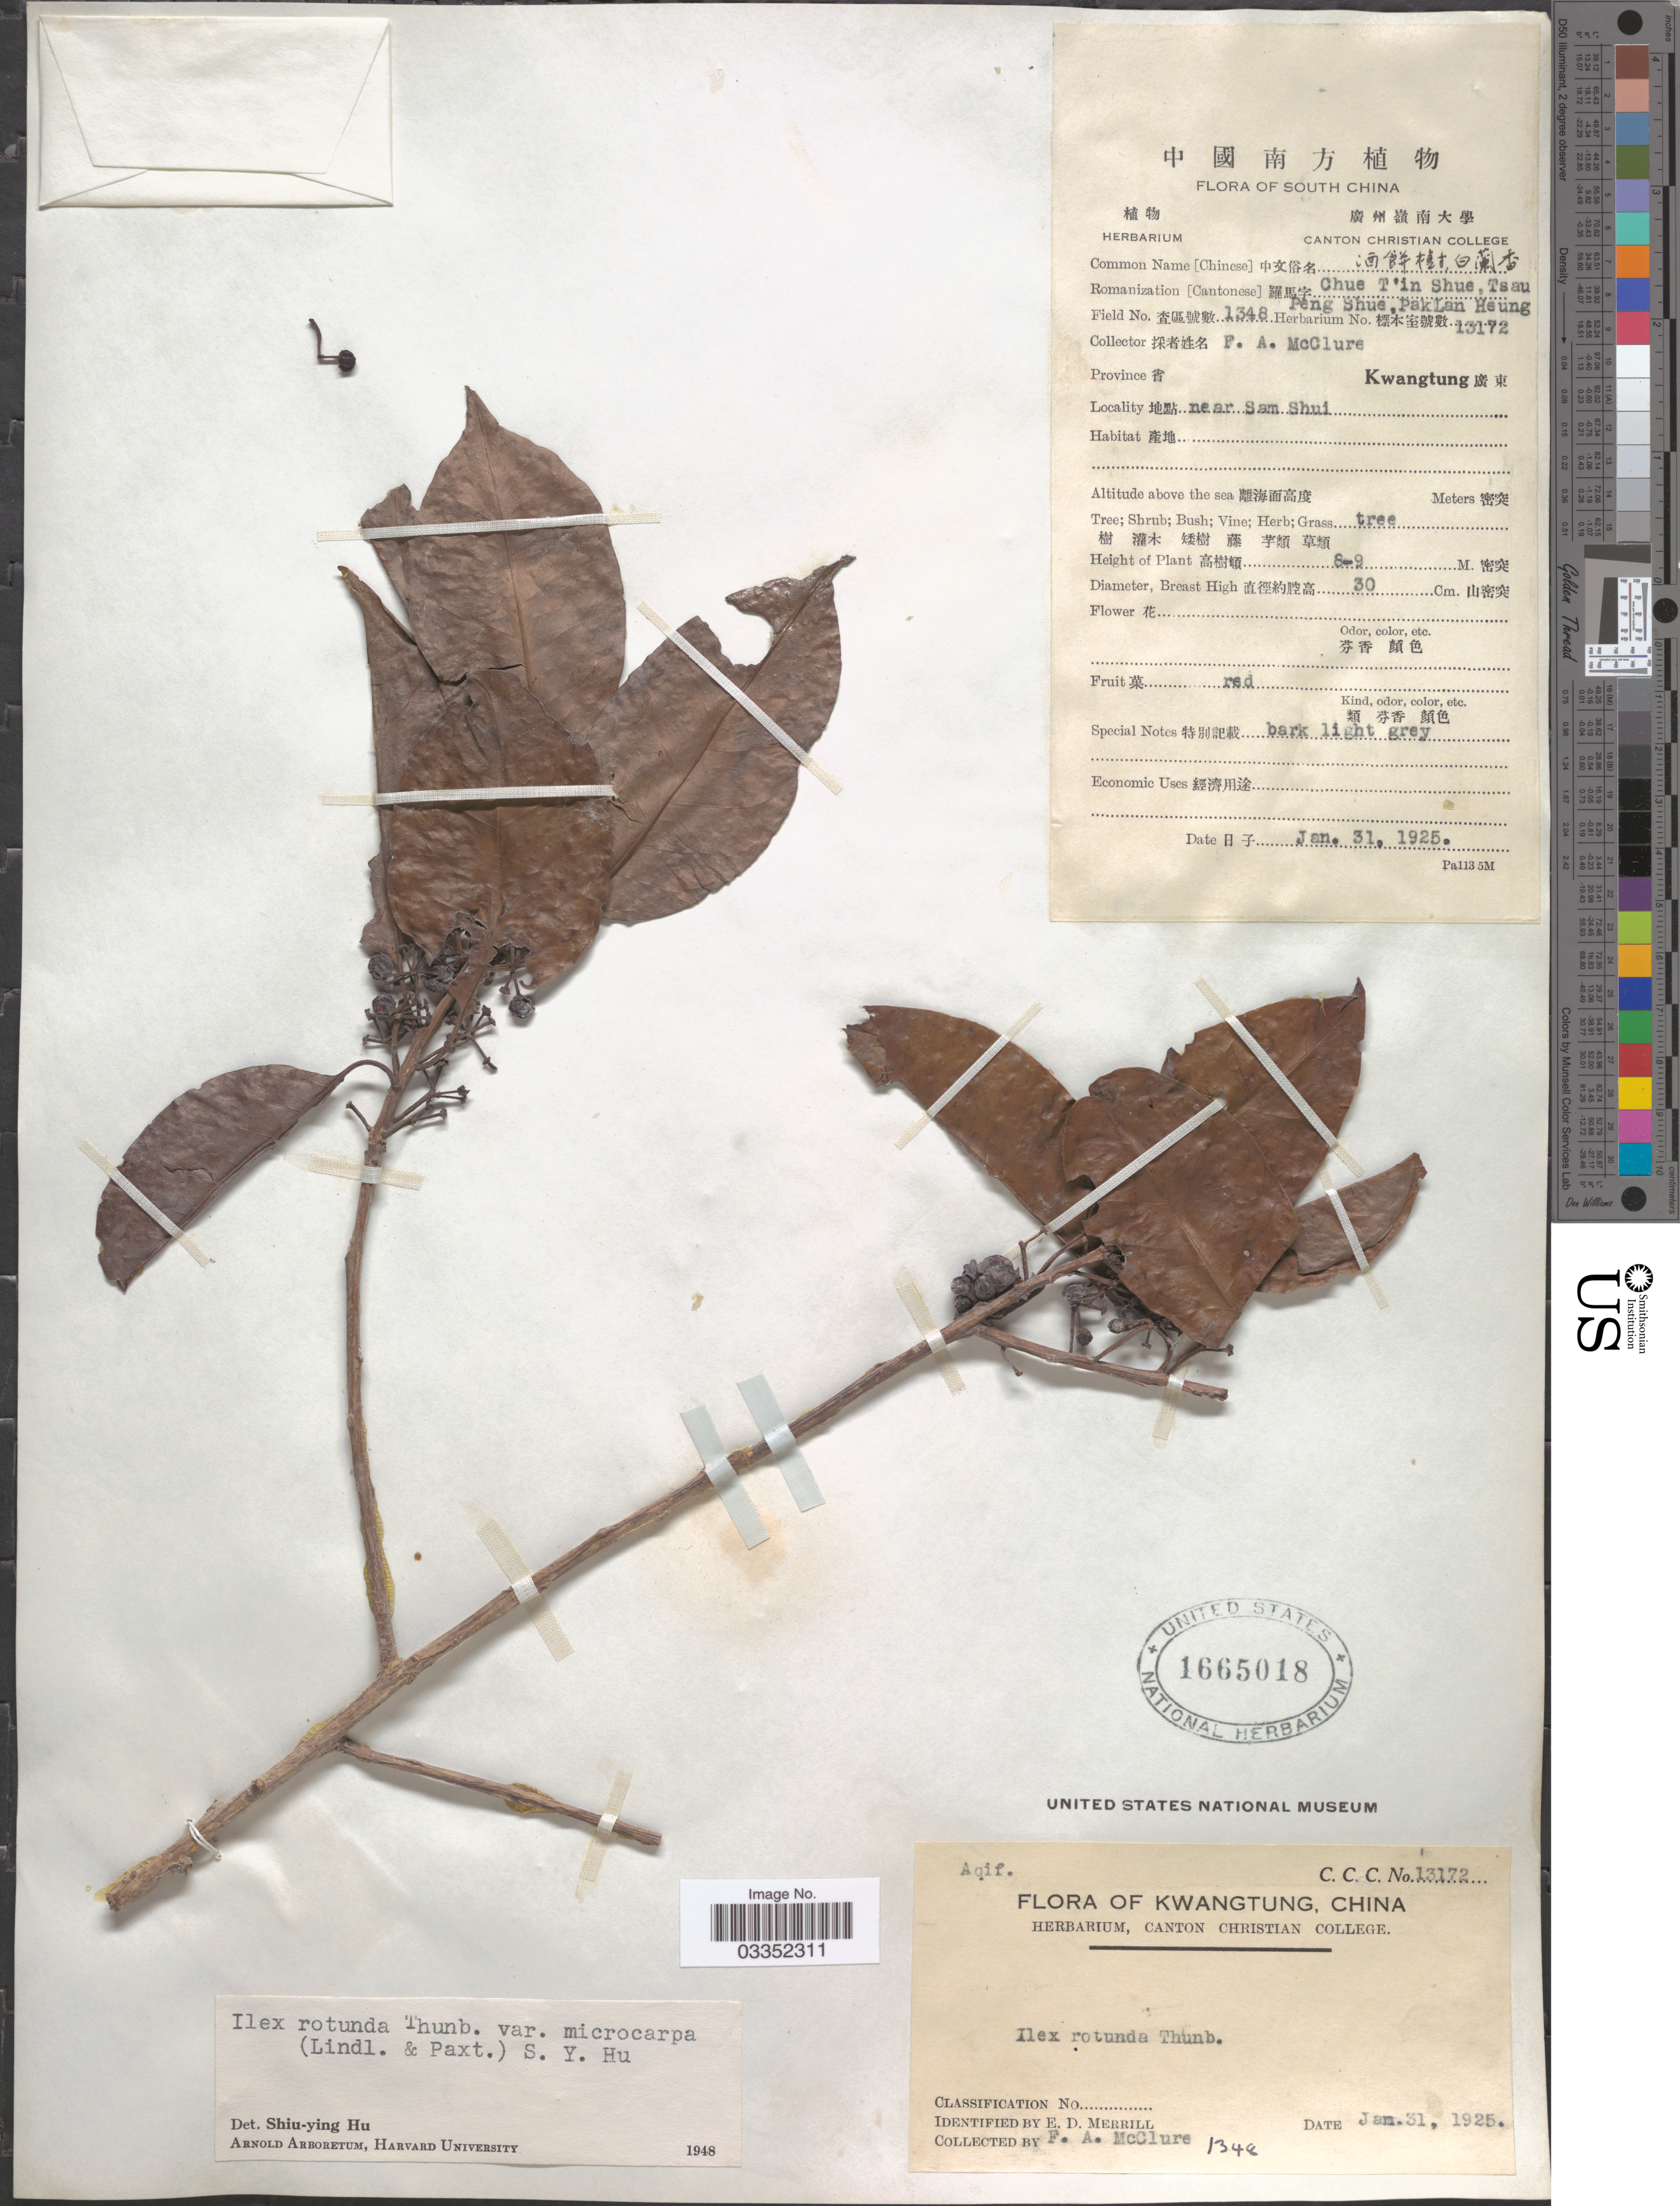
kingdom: Plantae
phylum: Tracheophyta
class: Magnoliopsida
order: Aquifoliales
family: Aquifoliaceae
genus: Ilex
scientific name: Ilex rotunda var. microcarpa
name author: (Lindl. ex Paxton) S.Y. Hu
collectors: F. A. McClure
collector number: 1348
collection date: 1925-01-31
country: China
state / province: Guangdong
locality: Kwangtung, near Sam Shui.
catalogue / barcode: US 1665018